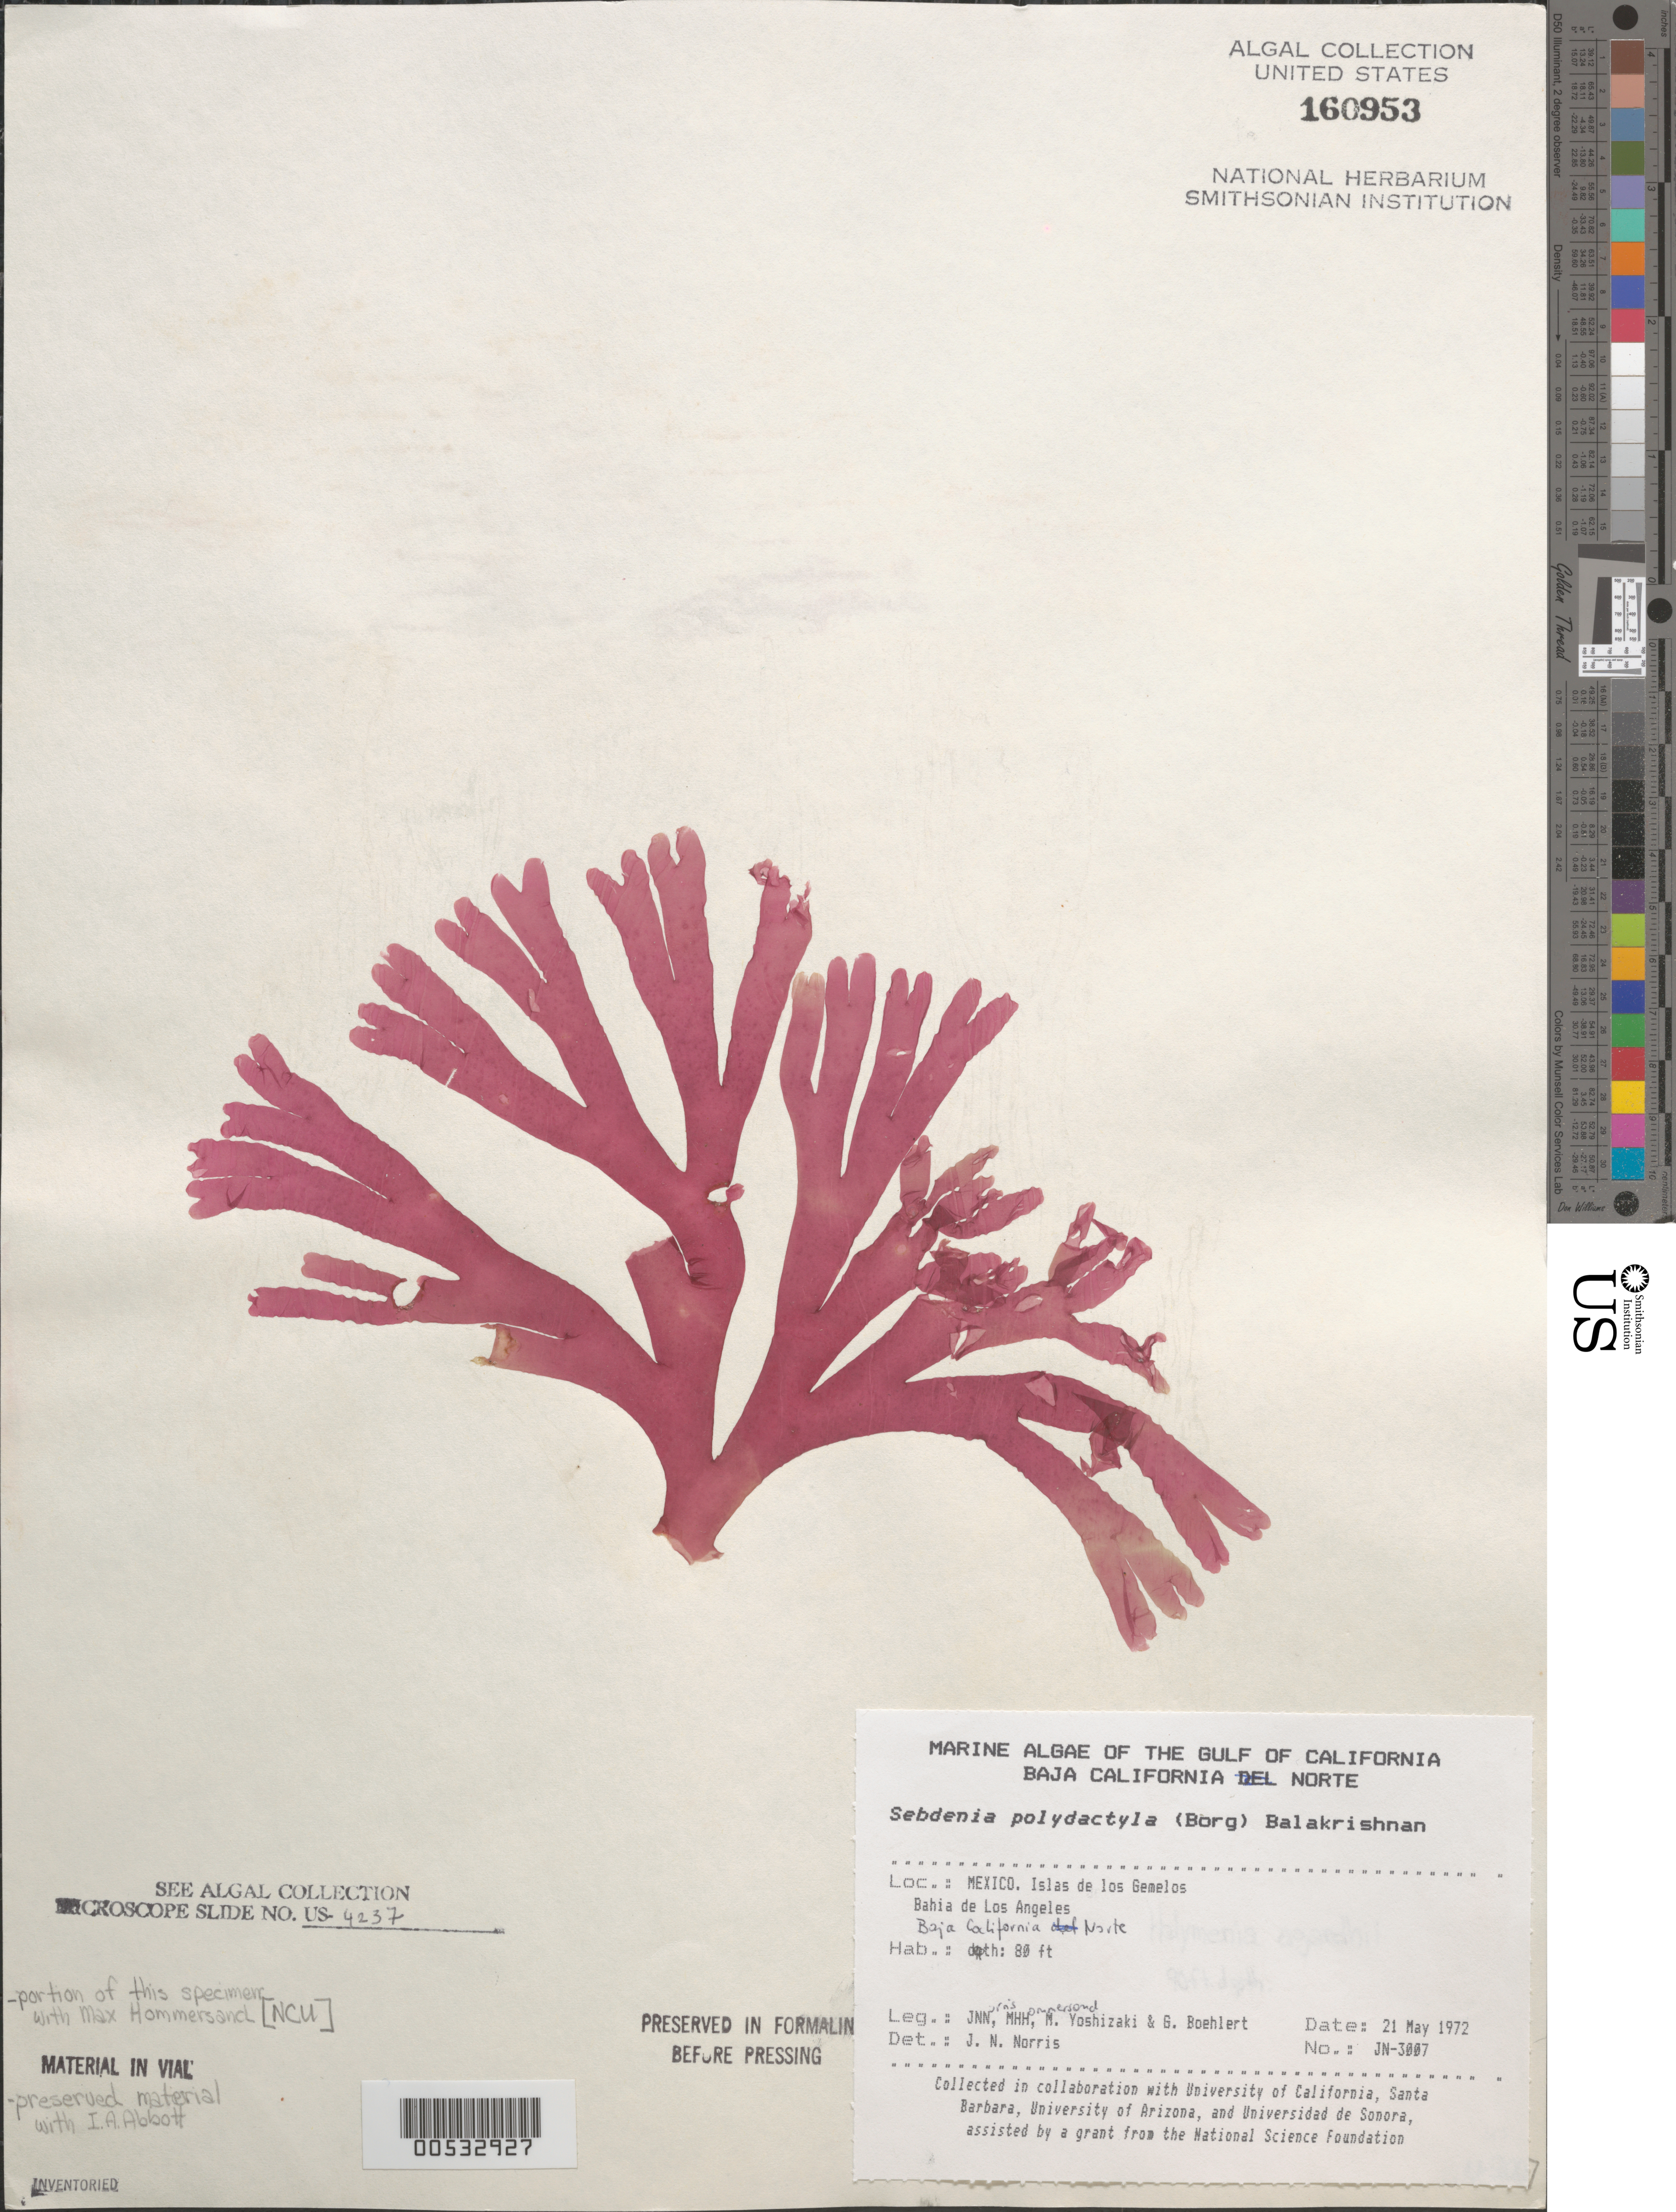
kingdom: Plantae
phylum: Rhodophyta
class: Florideophyceae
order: Sebdeniales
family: Sebdeniaceae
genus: Sebdenia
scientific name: Sebdenia polydactyla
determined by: Norris, James N.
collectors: J. N. Norris, M. H. Hommersand, M. Yoshizaki & G. Boehlert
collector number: JN-3007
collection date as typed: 21 May 1972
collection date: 1972-05-21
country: Mexico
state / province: Baja California Norte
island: Isla de Los Gemelitos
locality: Bahia de los Angeles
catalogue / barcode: US 160953